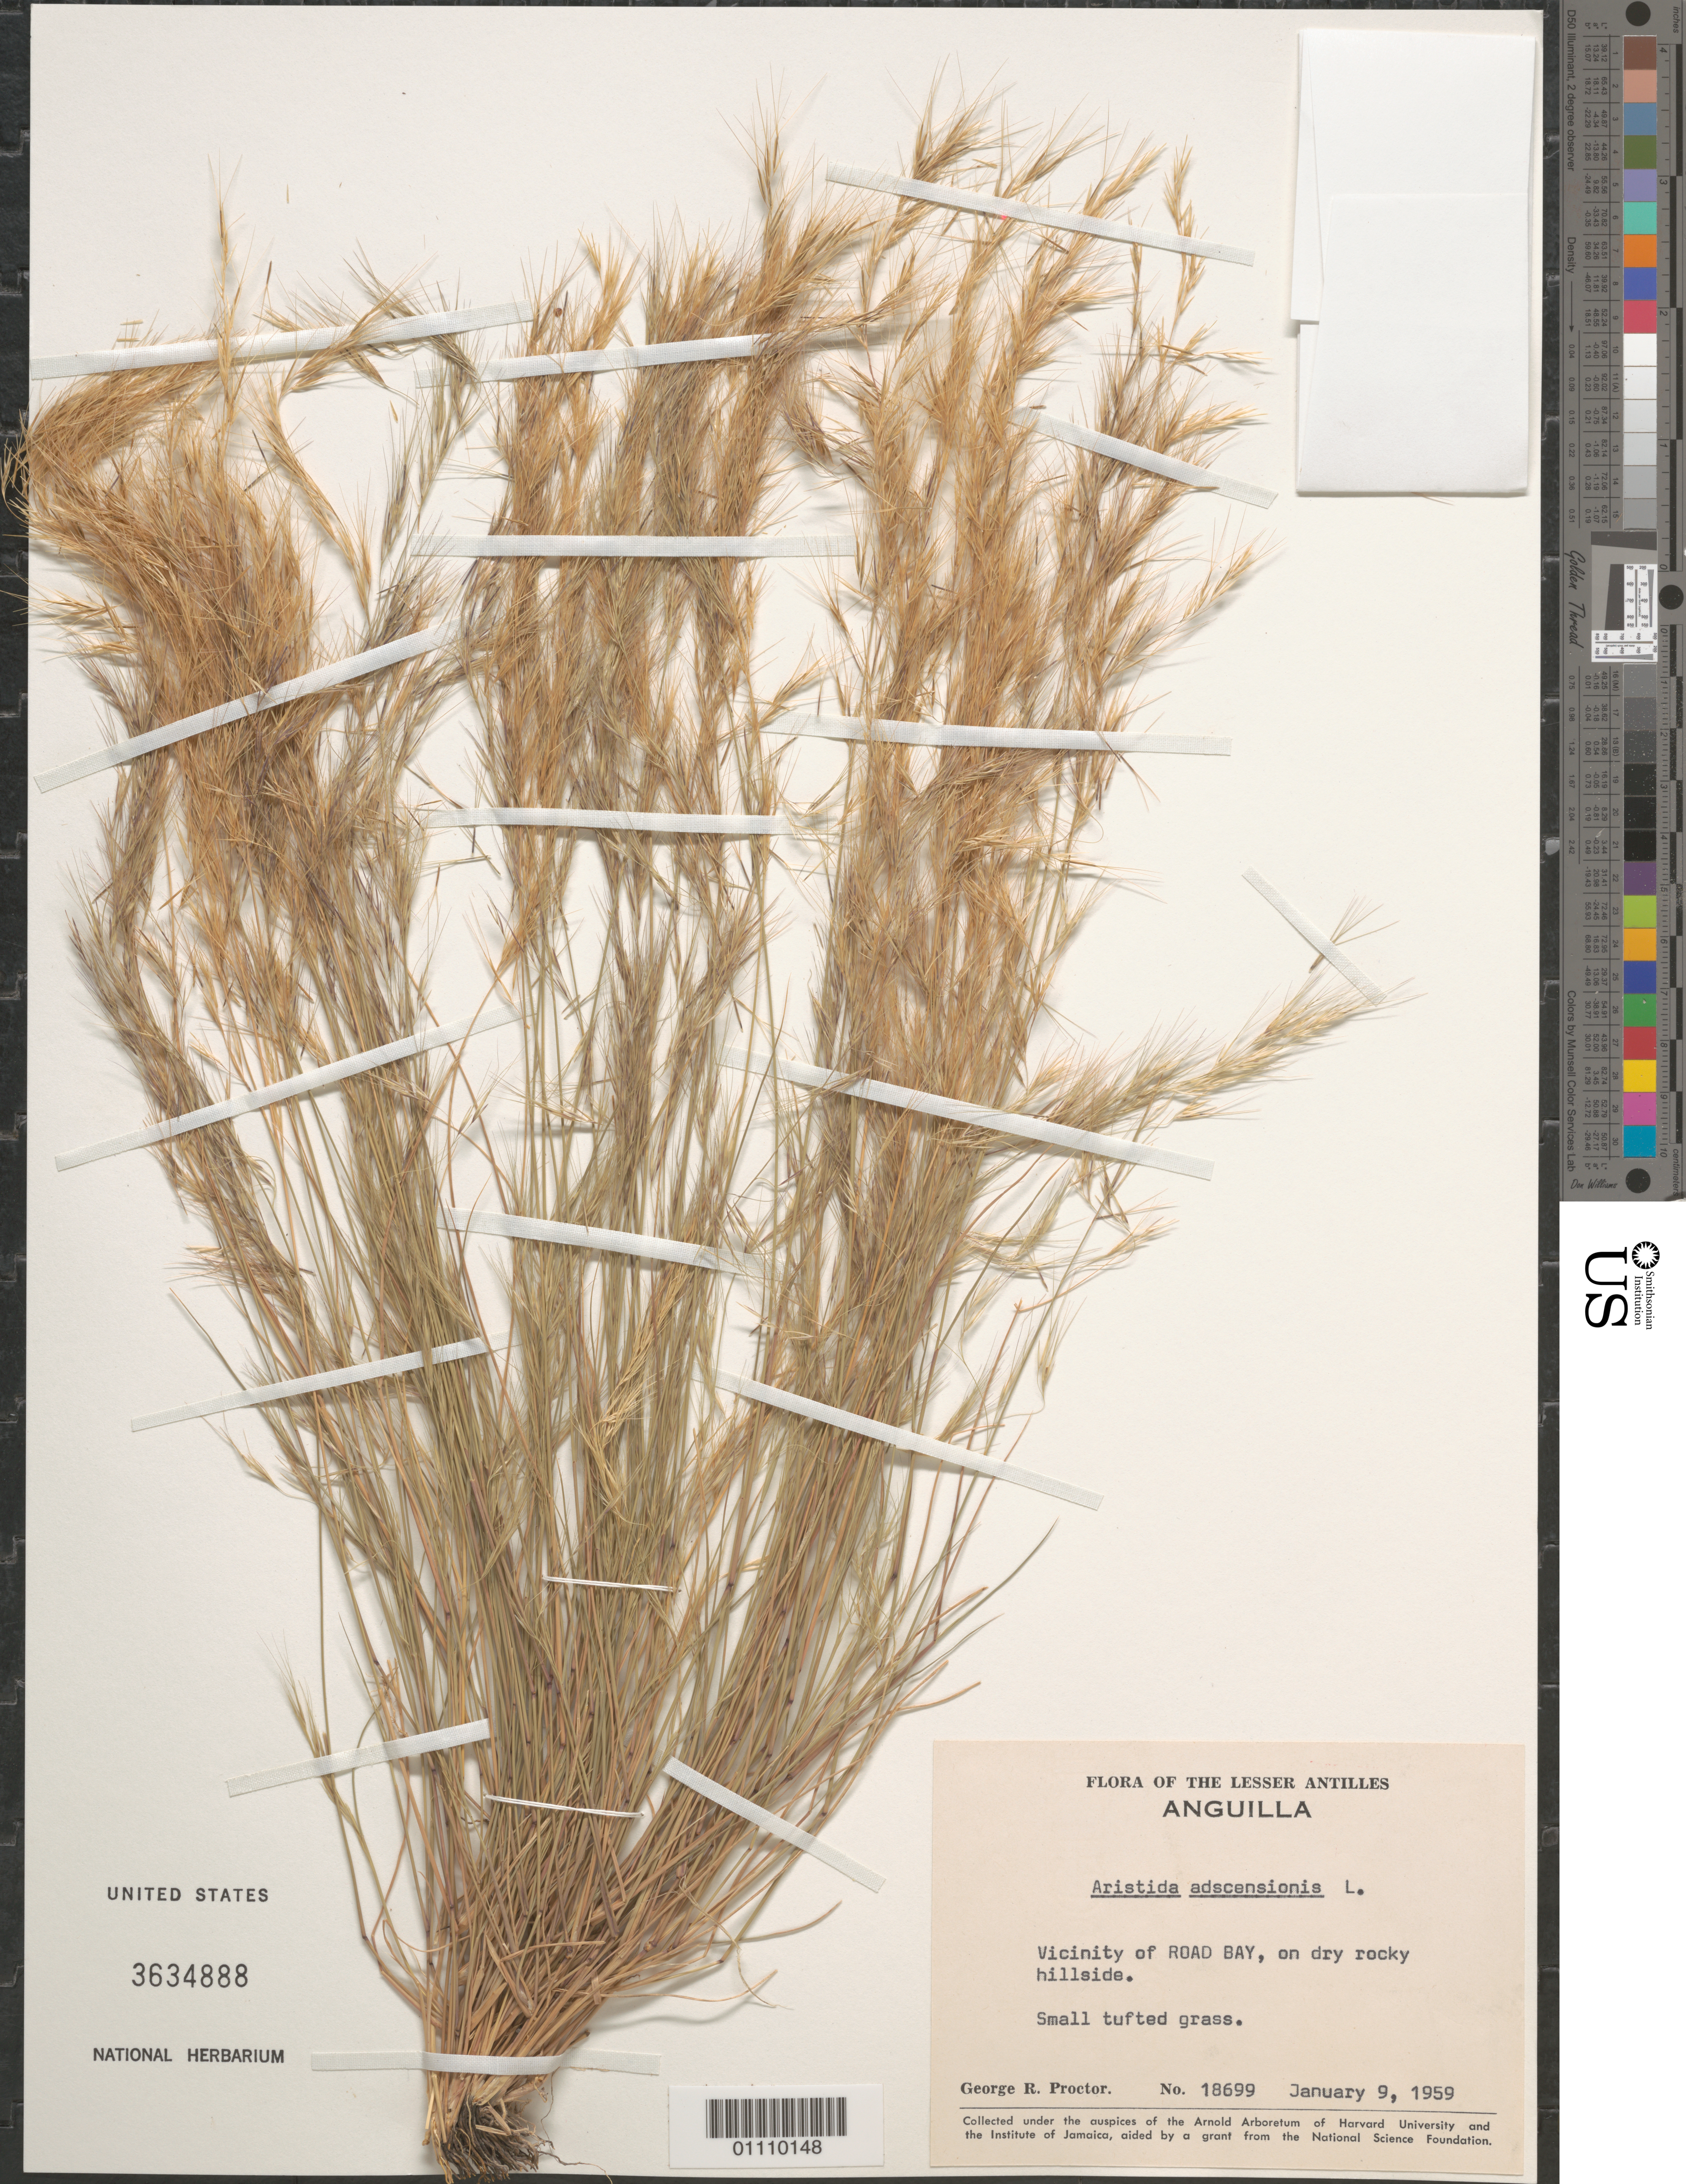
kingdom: Plantae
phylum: Tracheophyta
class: Liliopsida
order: Poales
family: Poaceae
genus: Aristida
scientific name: Aristida adscensionis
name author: L.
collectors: G. R. Proctor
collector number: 18699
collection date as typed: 09 Jan 1959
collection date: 1959-01-09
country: Anguilla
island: Anguilla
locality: Road Bay, vicinity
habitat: On dry rocky hillside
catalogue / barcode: US 3634888